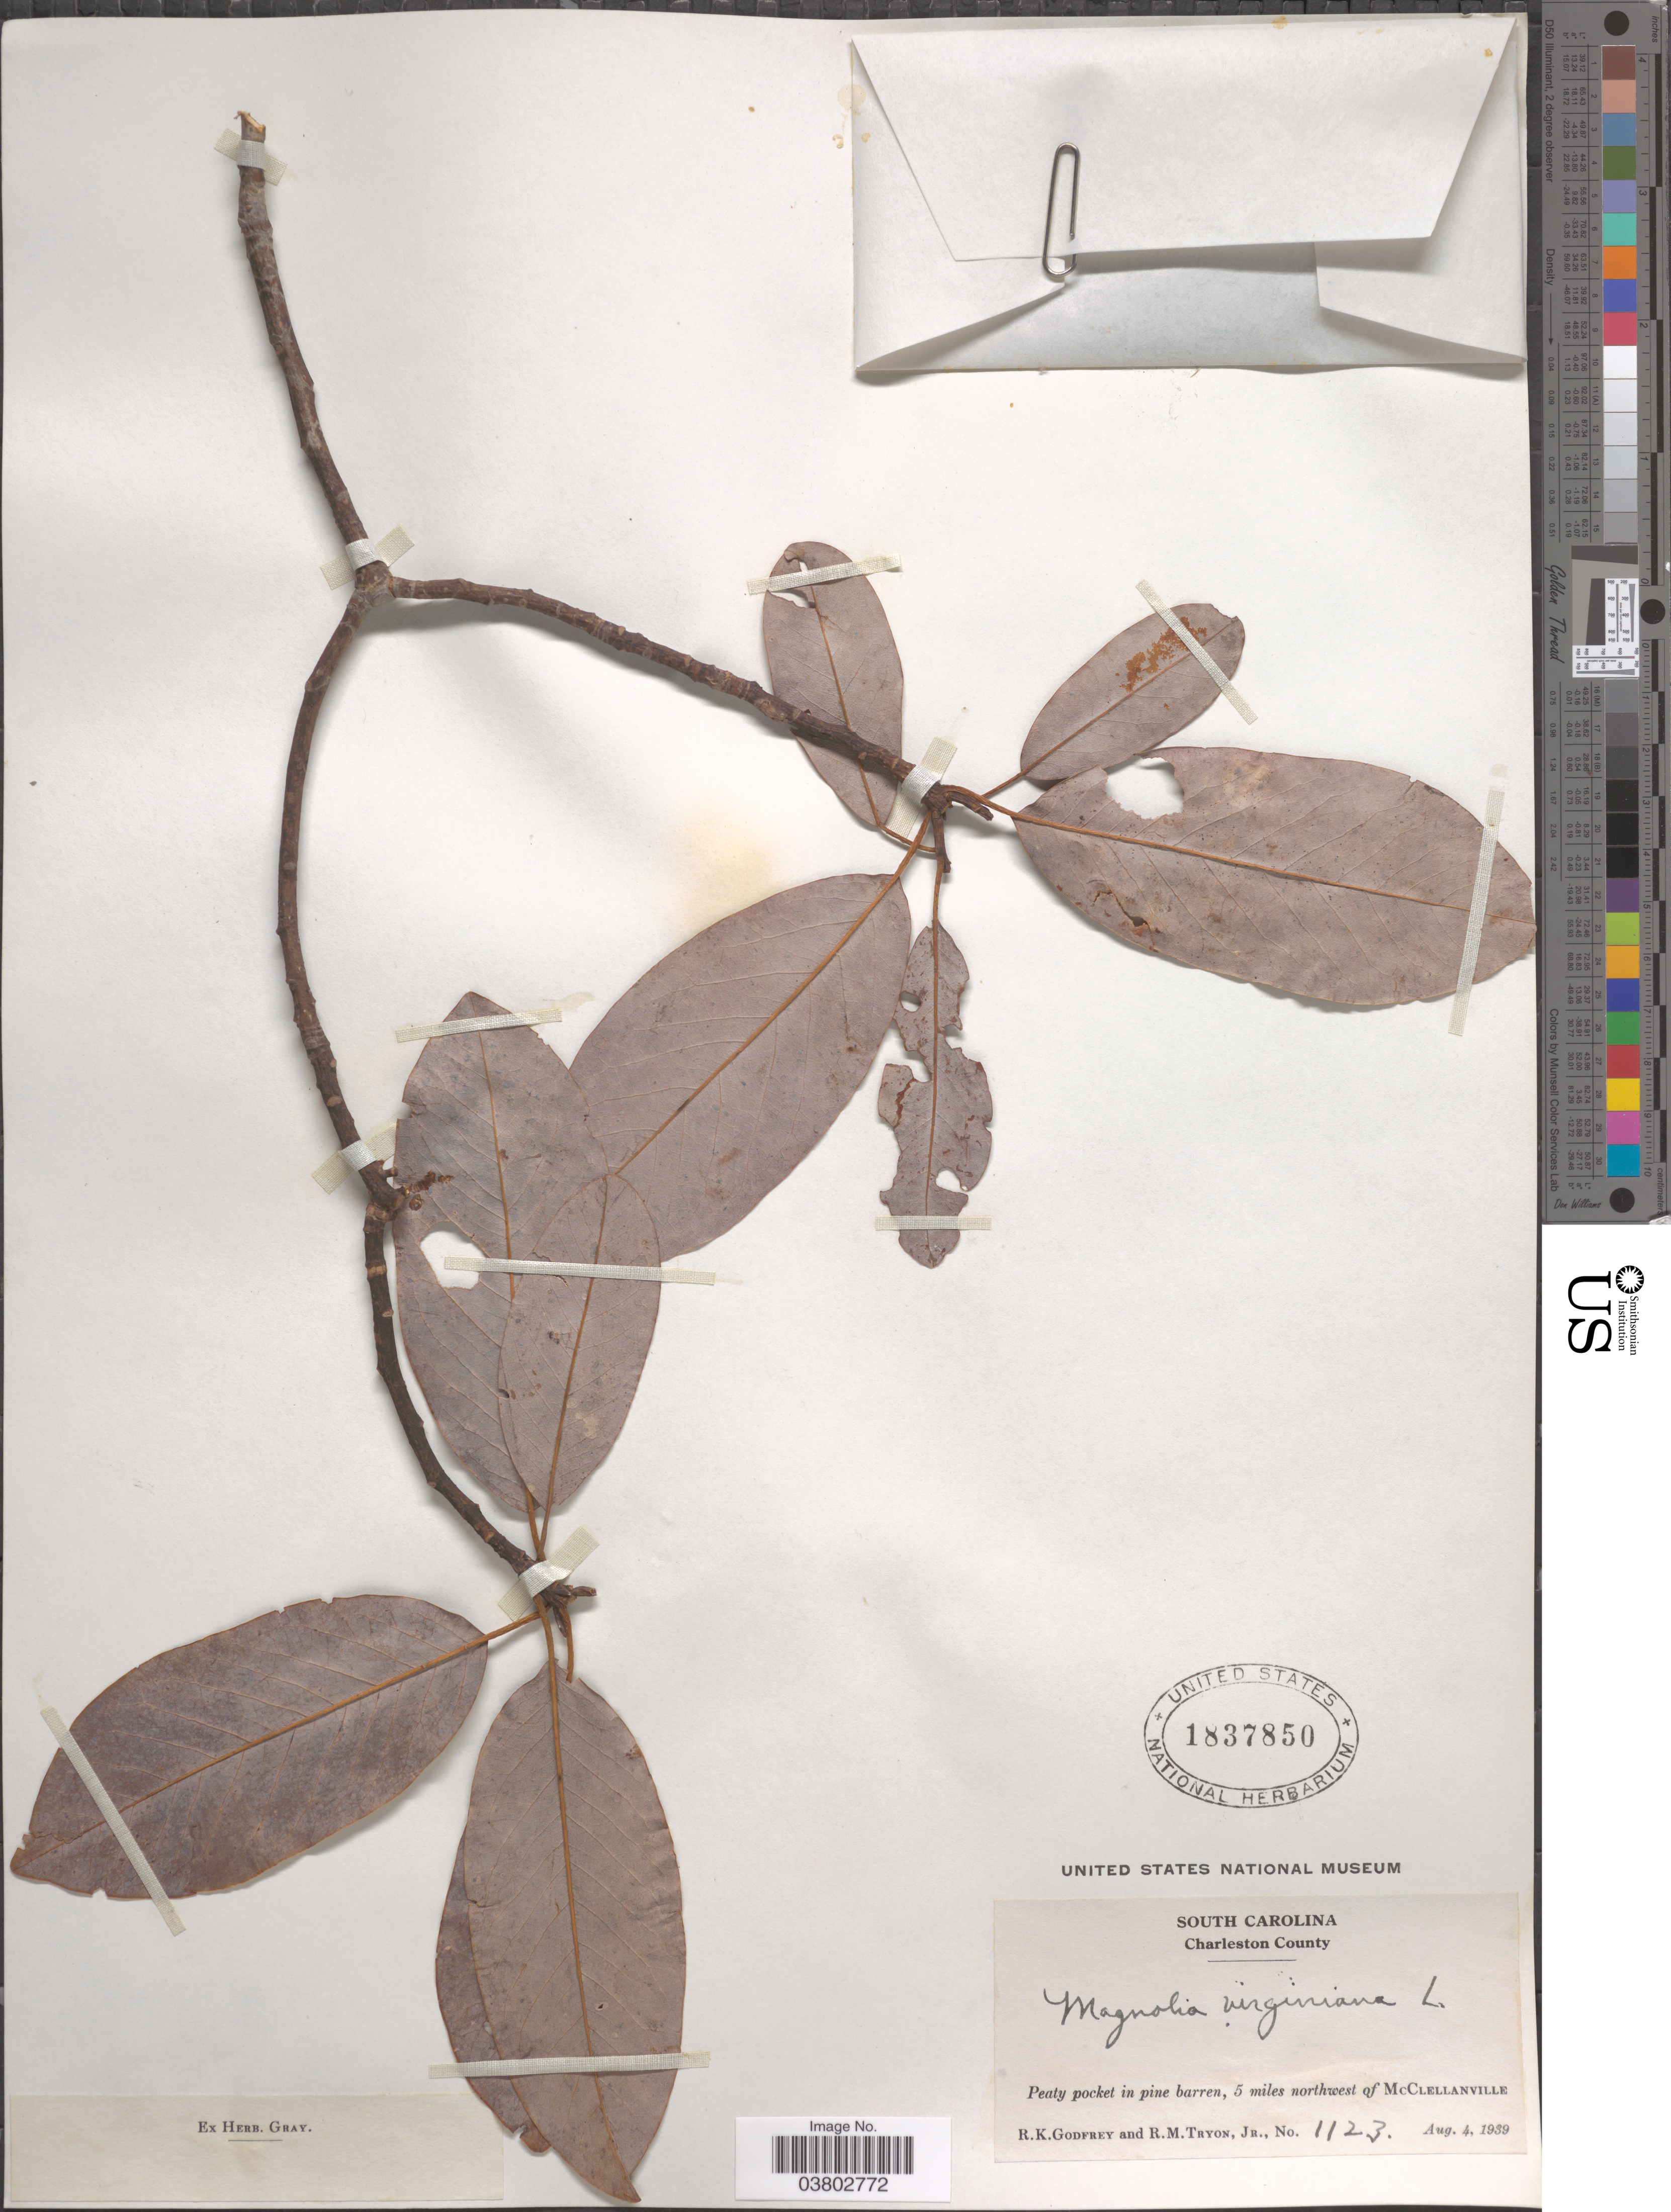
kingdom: Plantae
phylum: Tracheophyta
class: Magnoliopsida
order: Magnoliales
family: Magnoliaceae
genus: Magnolia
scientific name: Magnolia virginiana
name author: L.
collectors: R. K. Godfrey & R. Tryon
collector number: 1123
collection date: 1939-08-04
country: United States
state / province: South Carolina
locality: Charleston County. 5 mile northwest of McClellanville.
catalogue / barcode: US 1837850